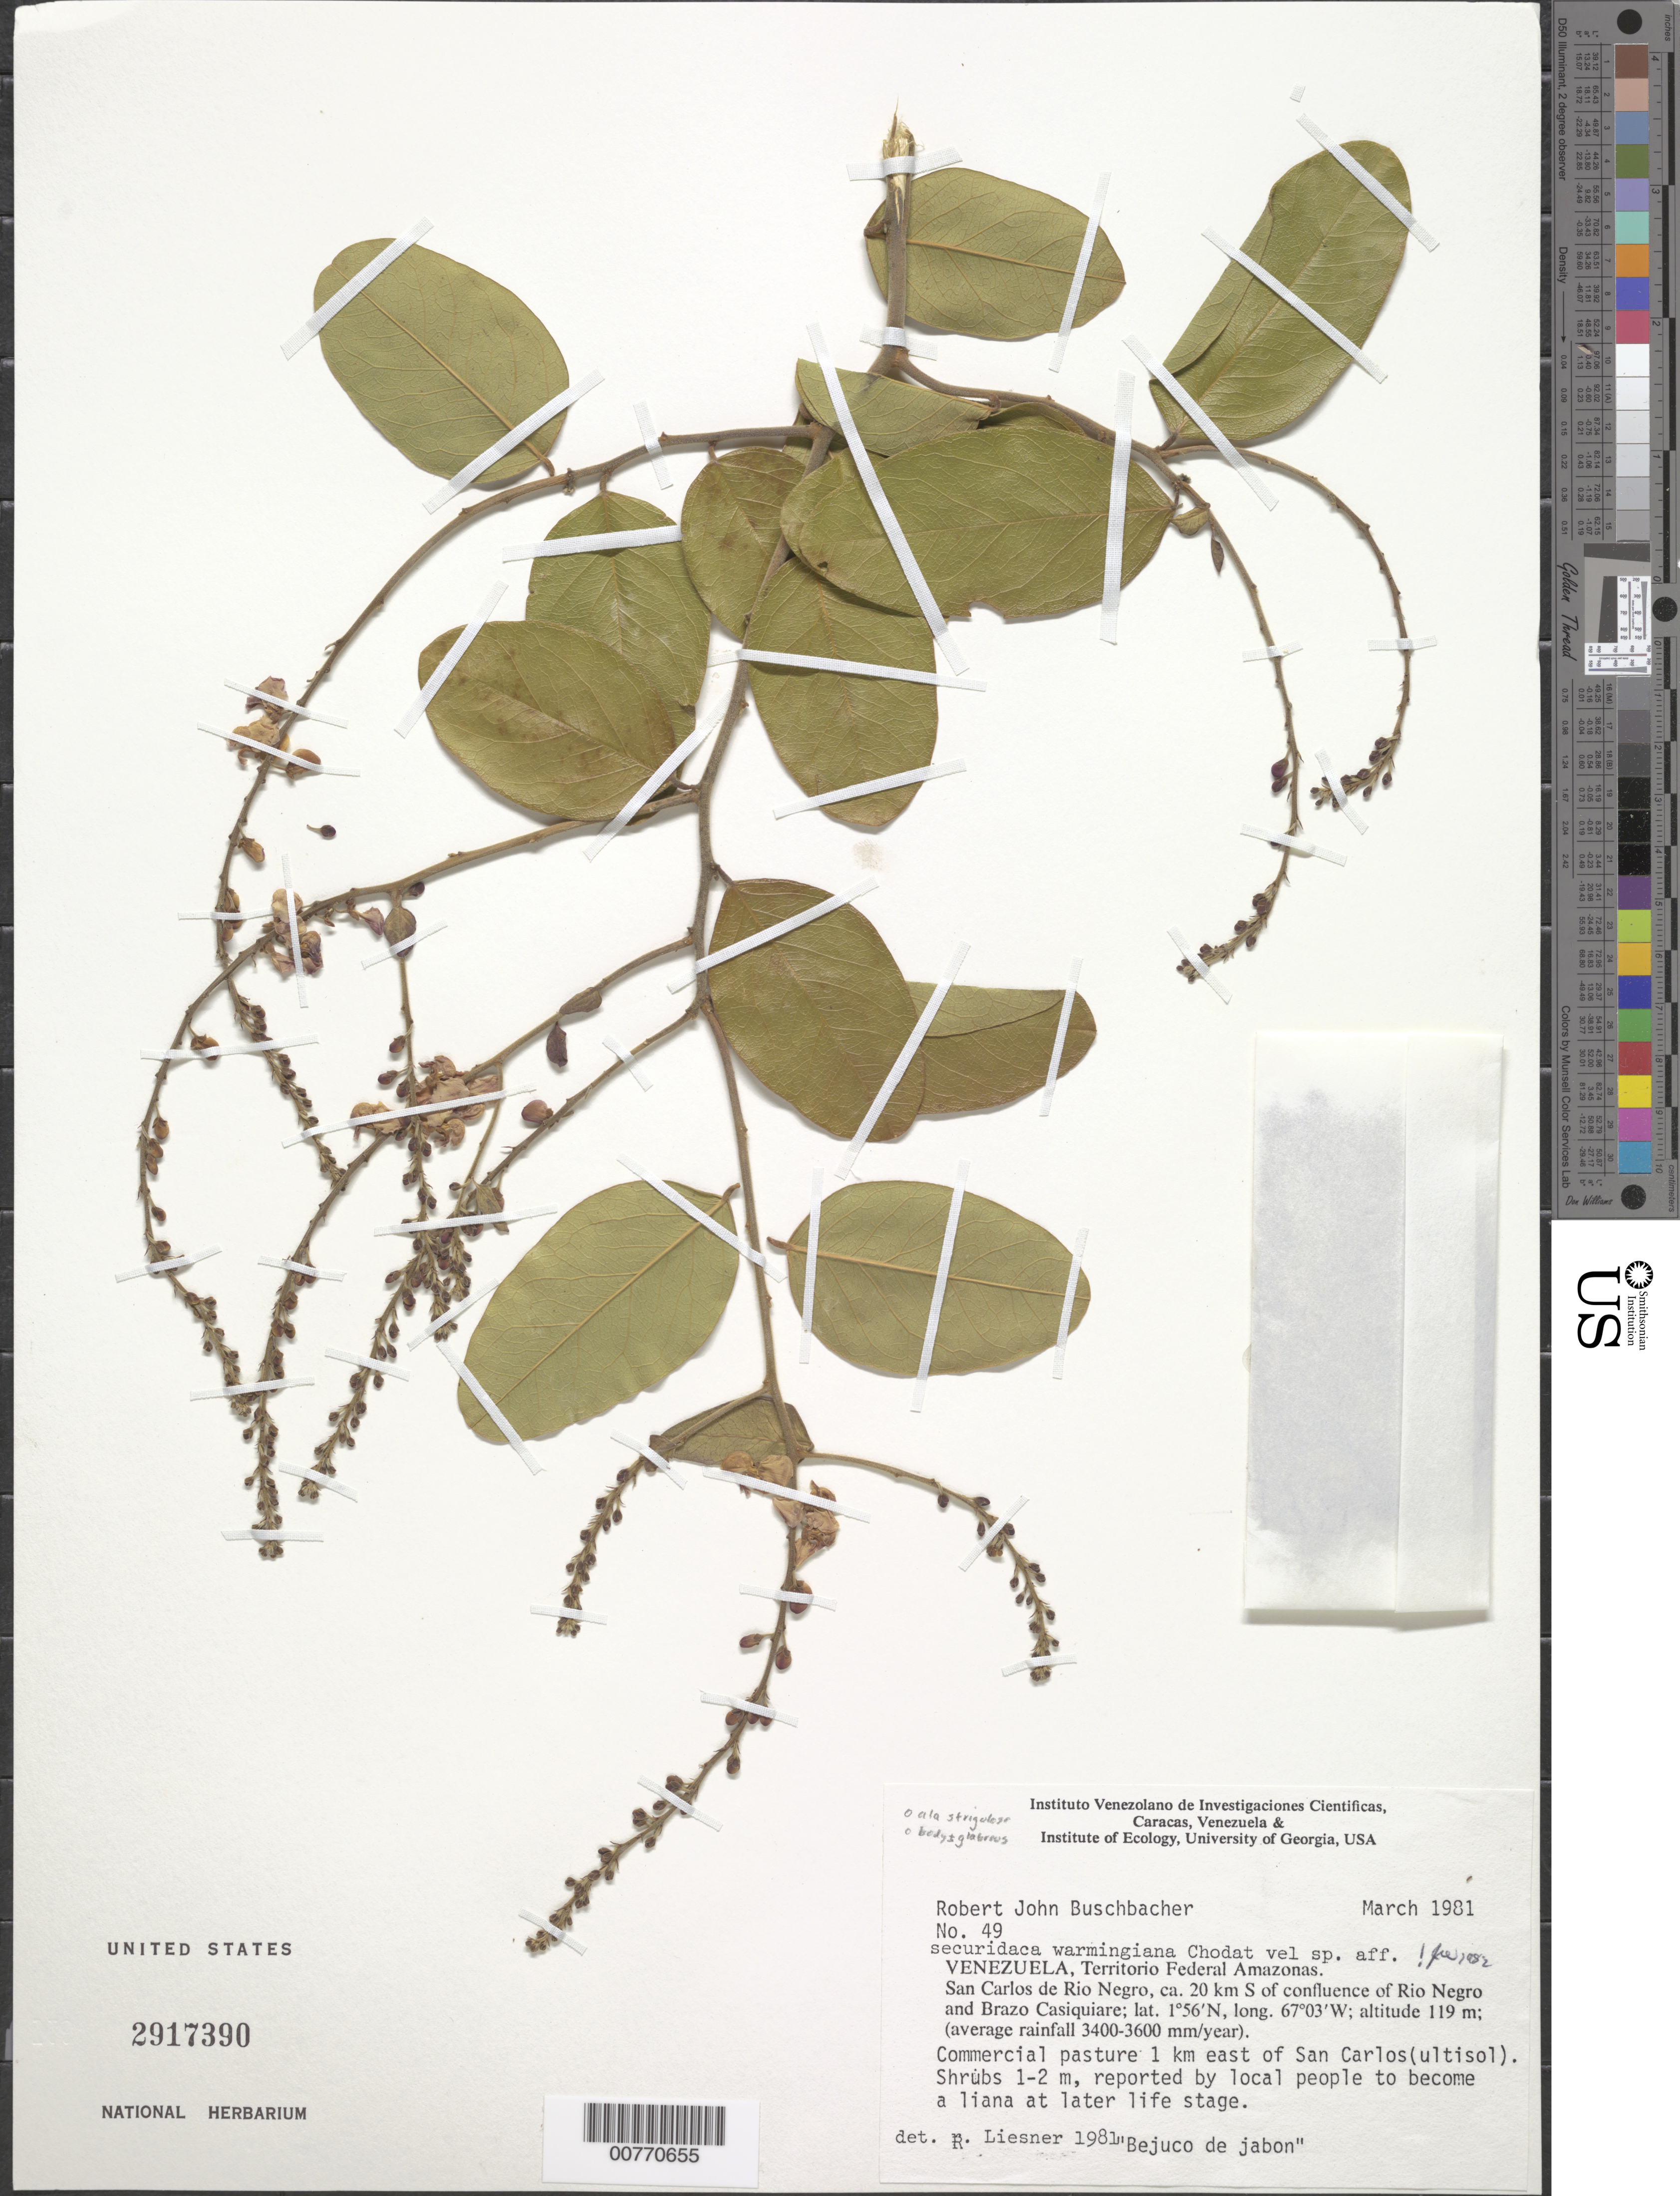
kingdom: Plantae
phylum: Tracheophyta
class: Magnoliopsida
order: Fabales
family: Polygalaceae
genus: Securidaca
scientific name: Securidaca warmingiana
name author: Chodat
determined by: Wurdack, John J., (US), US (UNITED STATES)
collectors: R. Buschbacher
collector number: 49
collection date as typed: Mar-81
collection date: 1981-03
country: Venezuela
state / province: Amazonas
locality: San Carlos de Río Negro, ca 20 km S of confluence of Río Negro and Brazo Casiquiare, 1 km E of San Carlos, NM study site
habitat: Commercial pasture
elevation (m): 119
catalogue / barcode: US 2917390